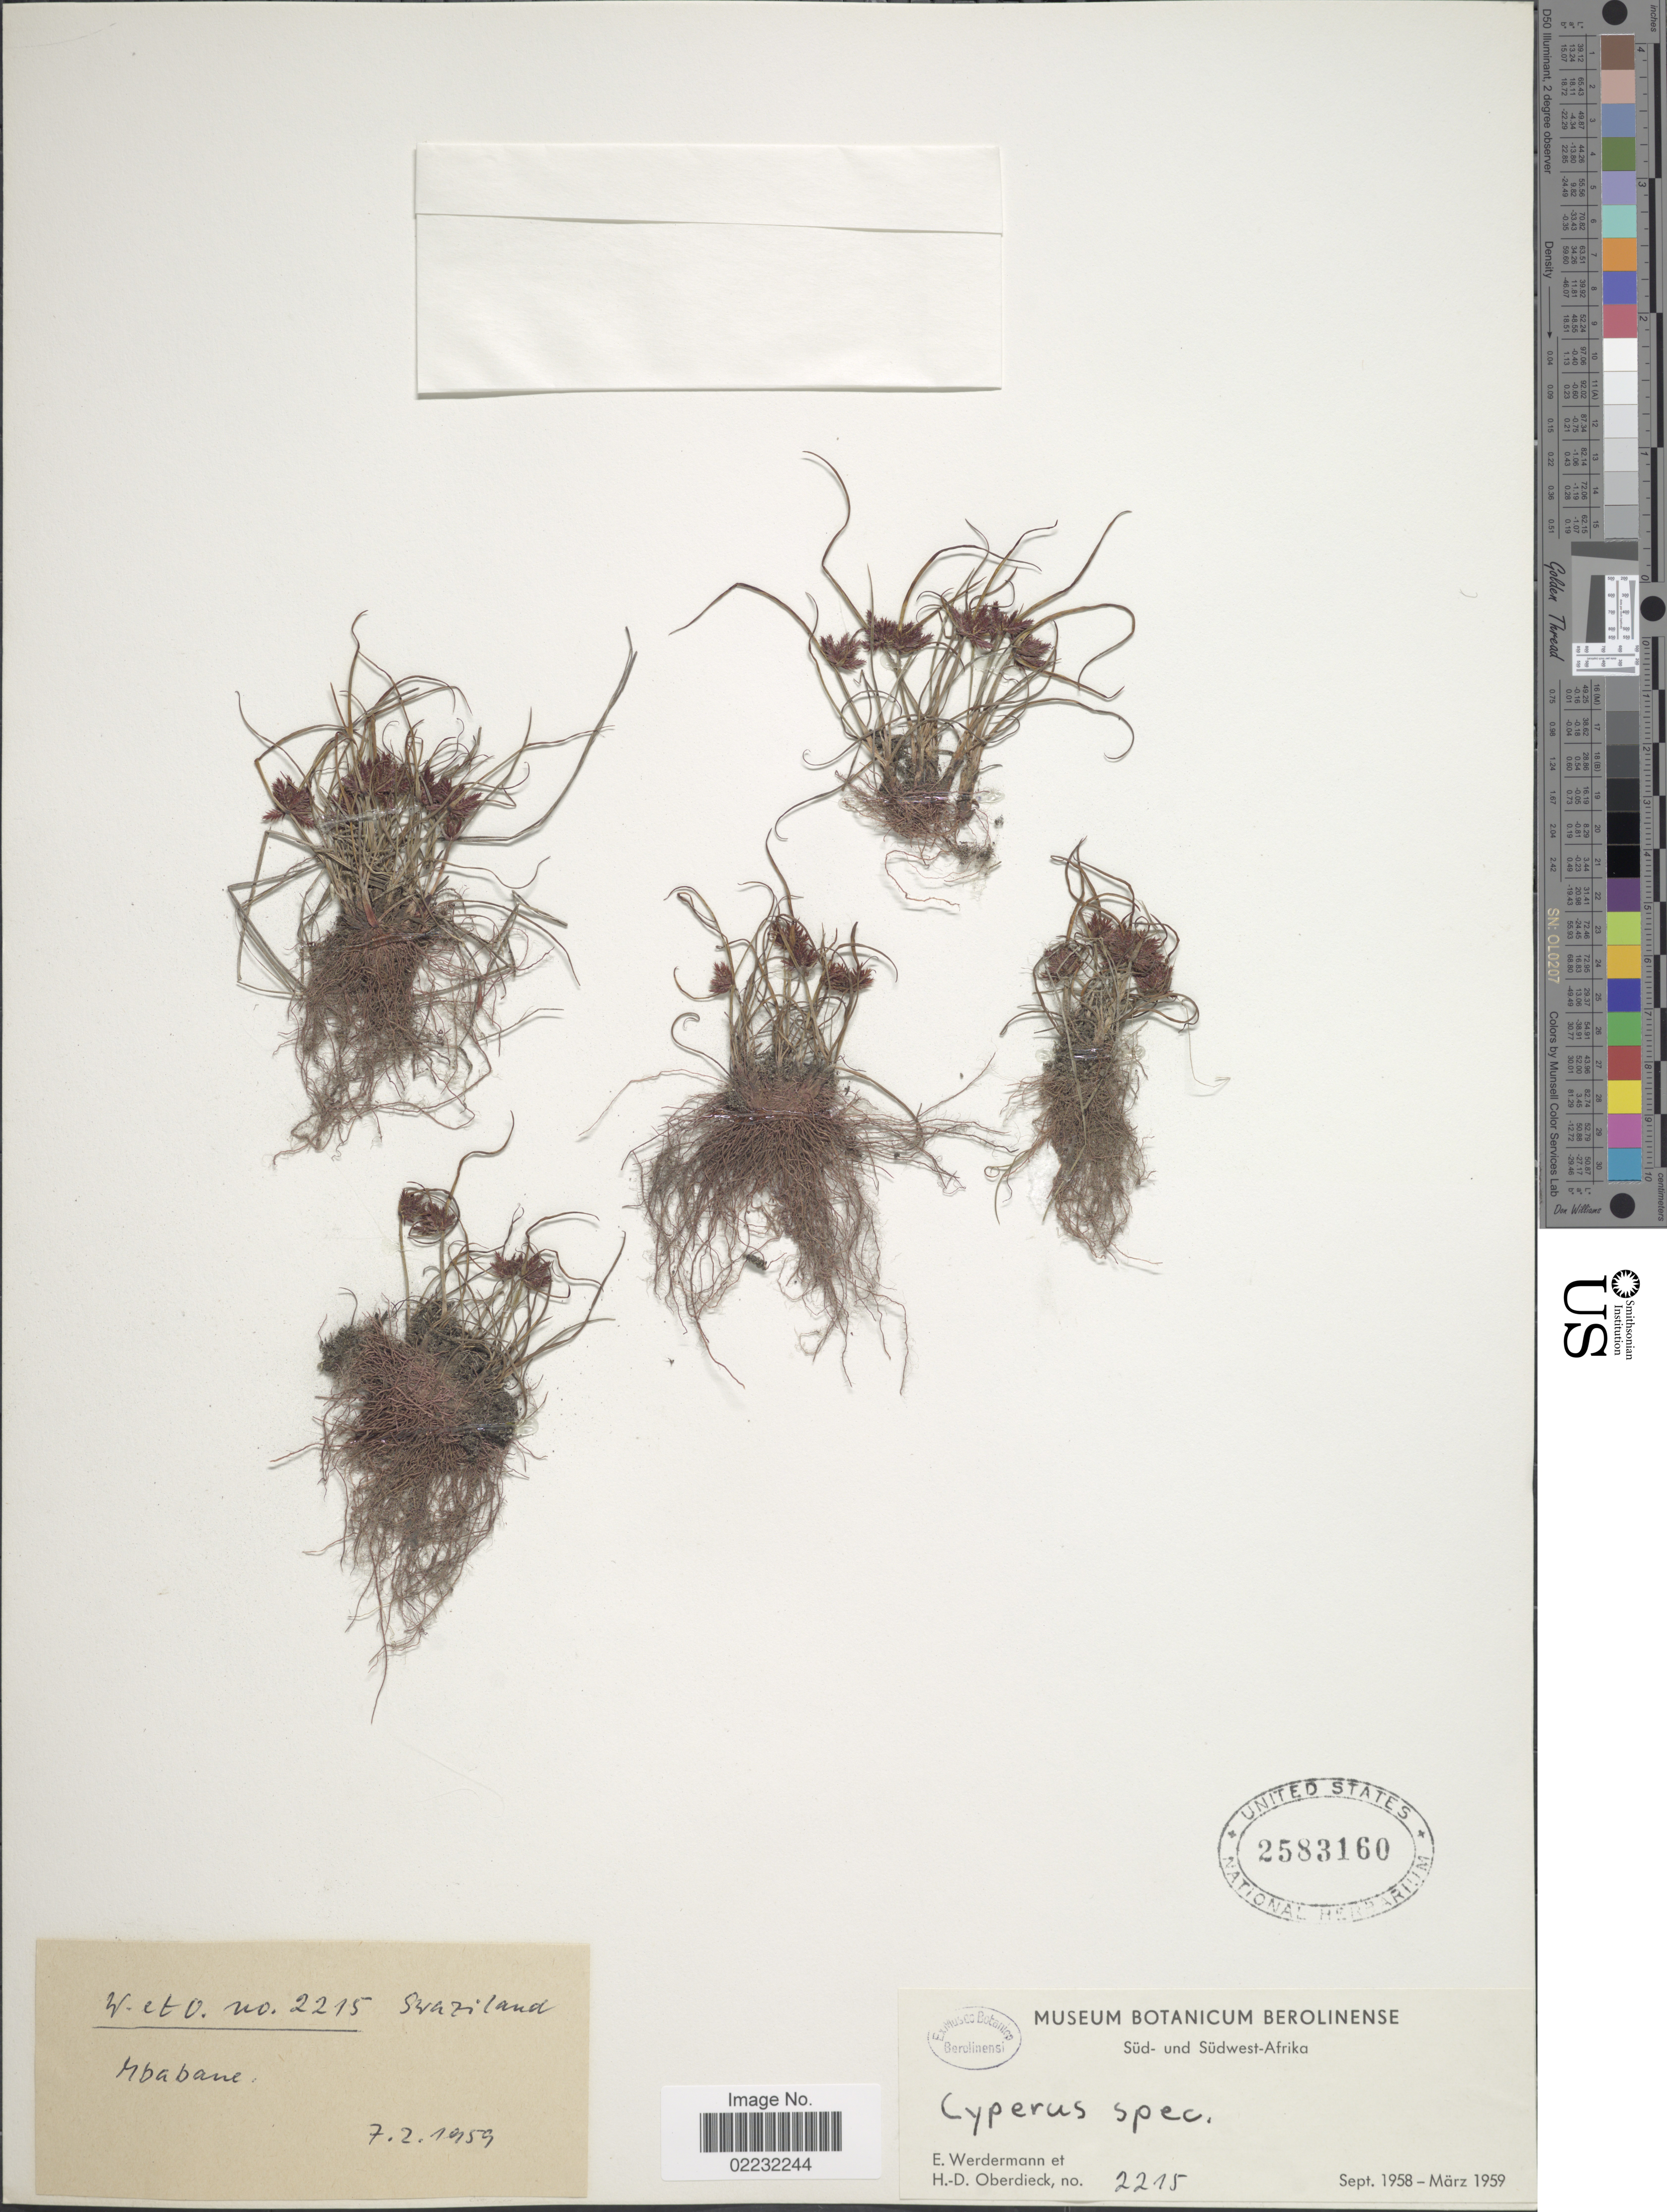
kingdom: Plantae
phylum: Tracheophyta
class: Liliopsida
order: Poales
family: Cyperaceae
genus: Cyperus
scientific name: Cyperus rupestris var. parvinux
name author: (C.B. Clarke) Kük.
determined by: Archer, C.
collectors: E. Wedermann & H. Oberdieck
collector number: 2215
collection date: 1959-02-07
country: Eswatini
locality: Sud-und Sudwest-Afrika, Mbabane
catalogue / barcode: US 2583160